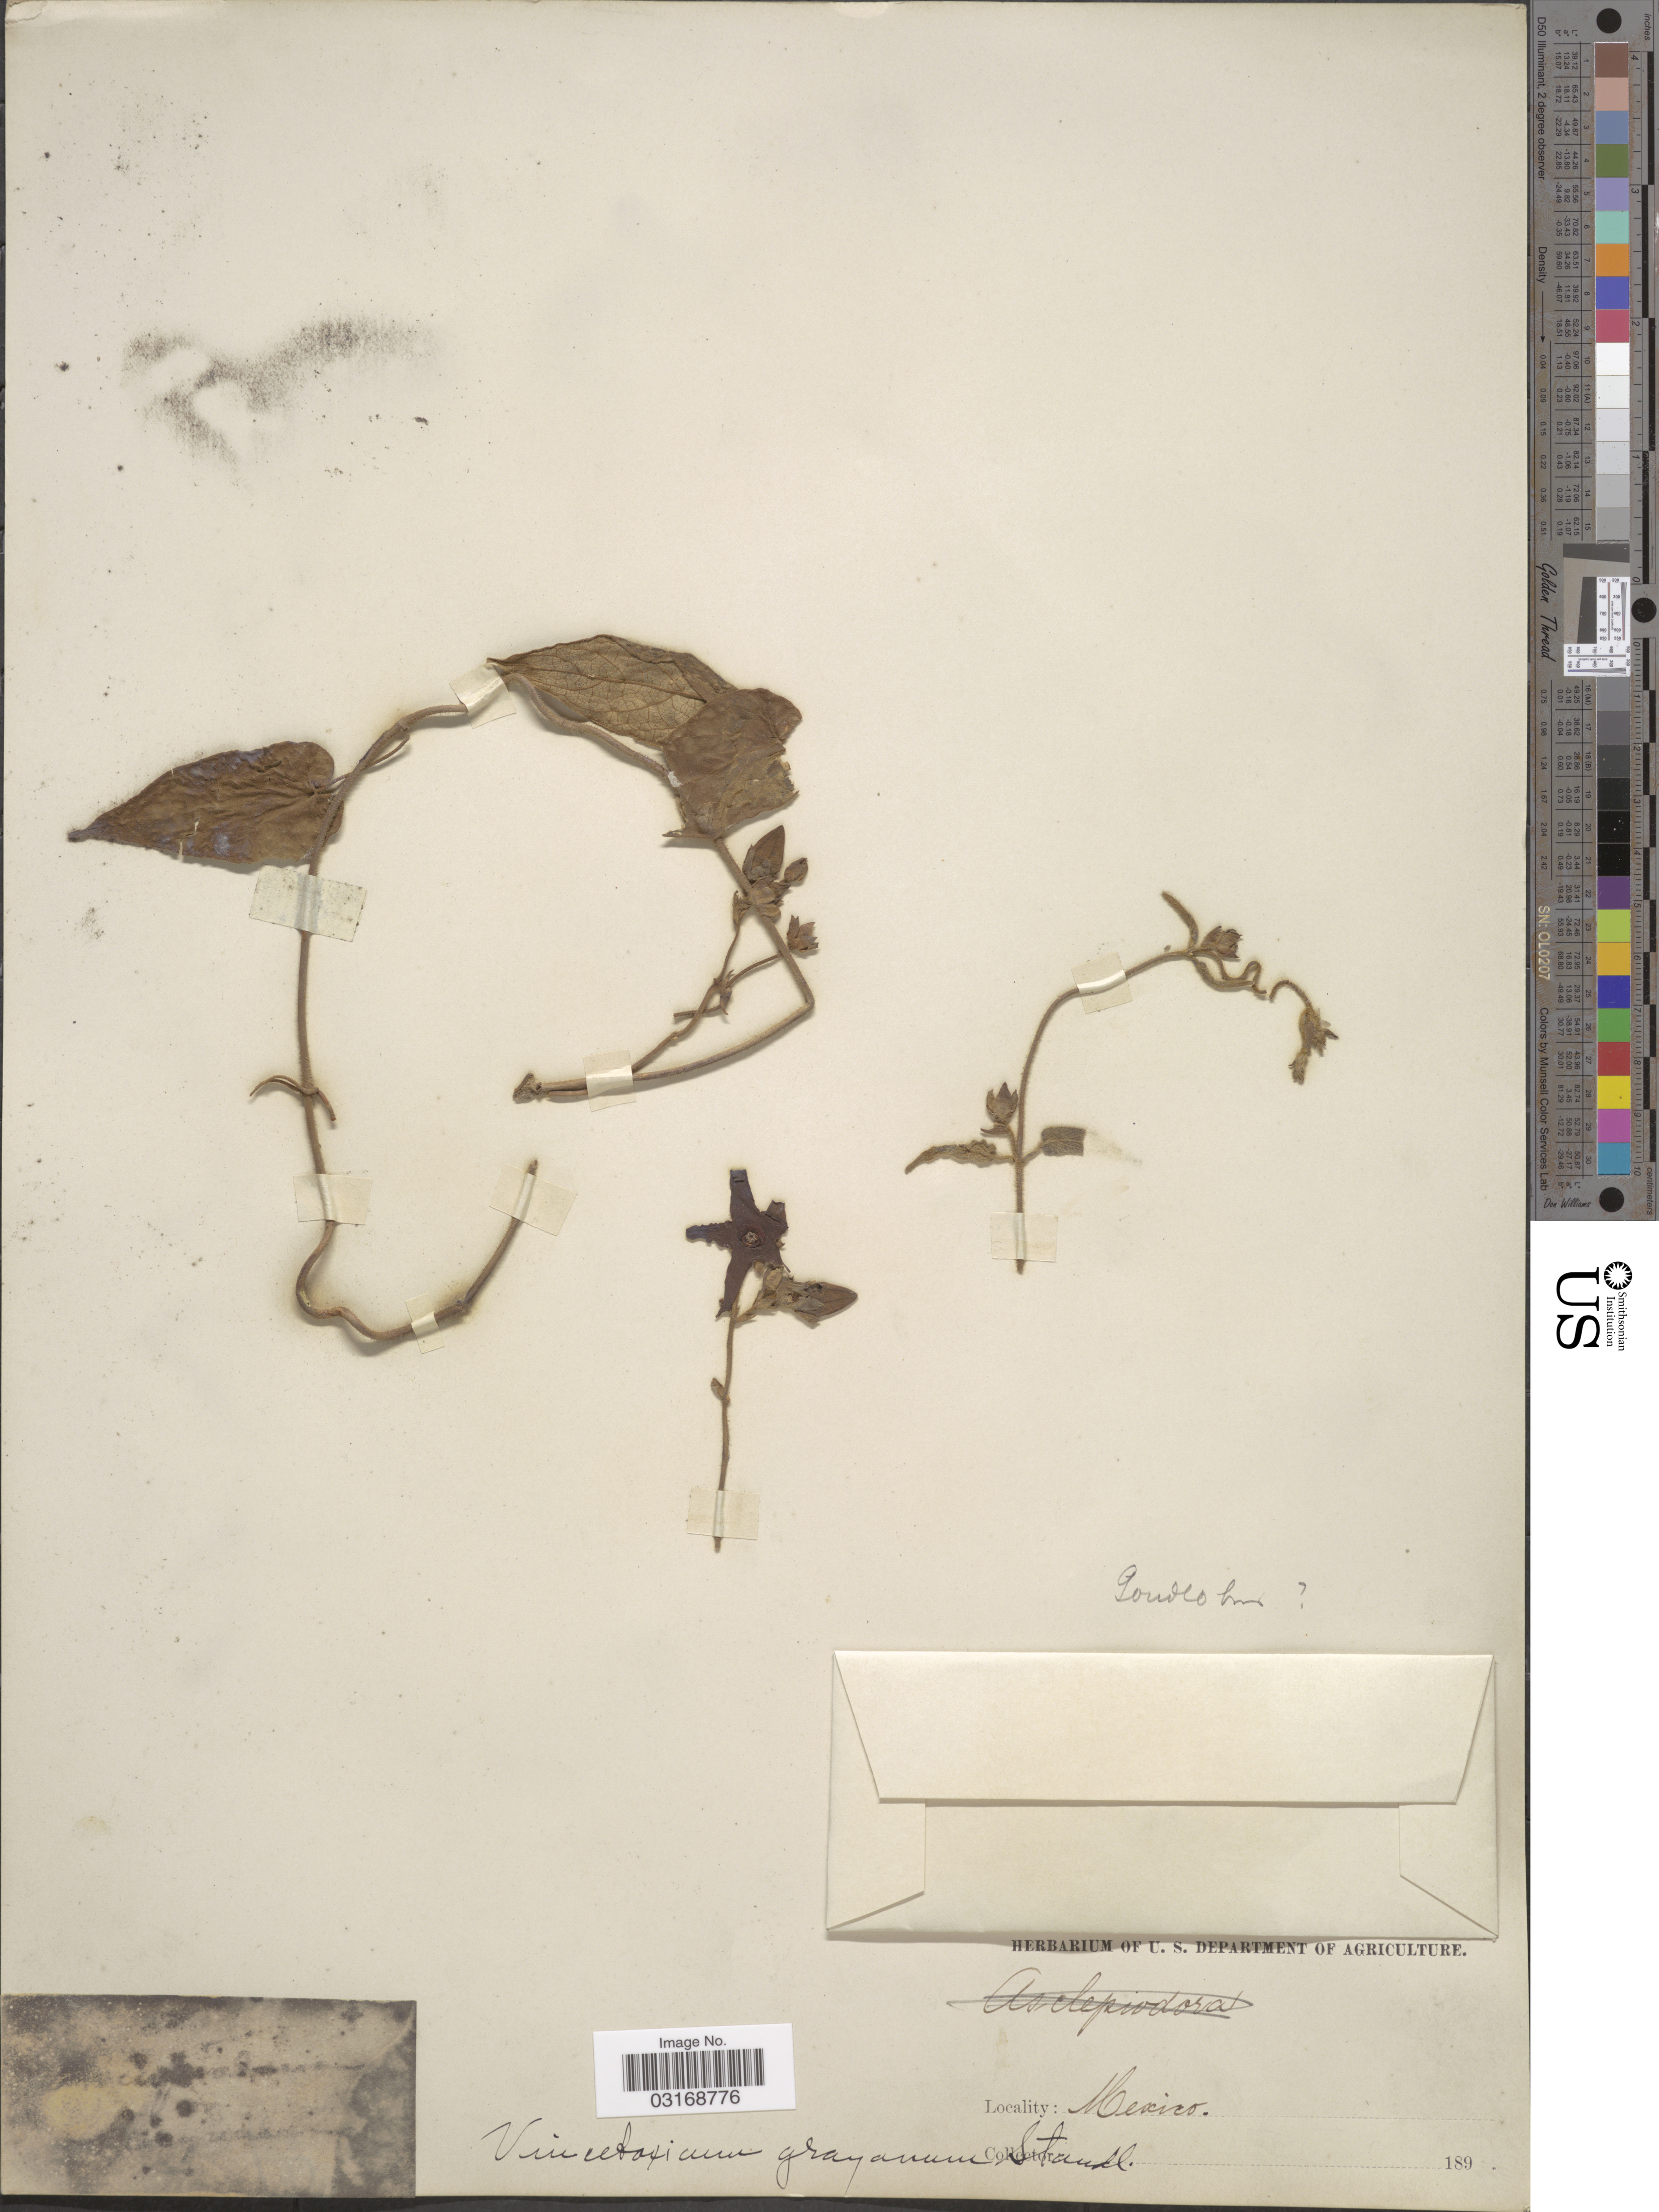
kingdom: Plantae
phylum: Tracheophyta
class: Magnoliopsida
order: Gentianales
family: Apocynaceae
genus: Matelea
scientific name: Matelea pilosa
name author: (Benth.) Woodson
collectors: Facchini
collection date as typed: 189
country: Mexico